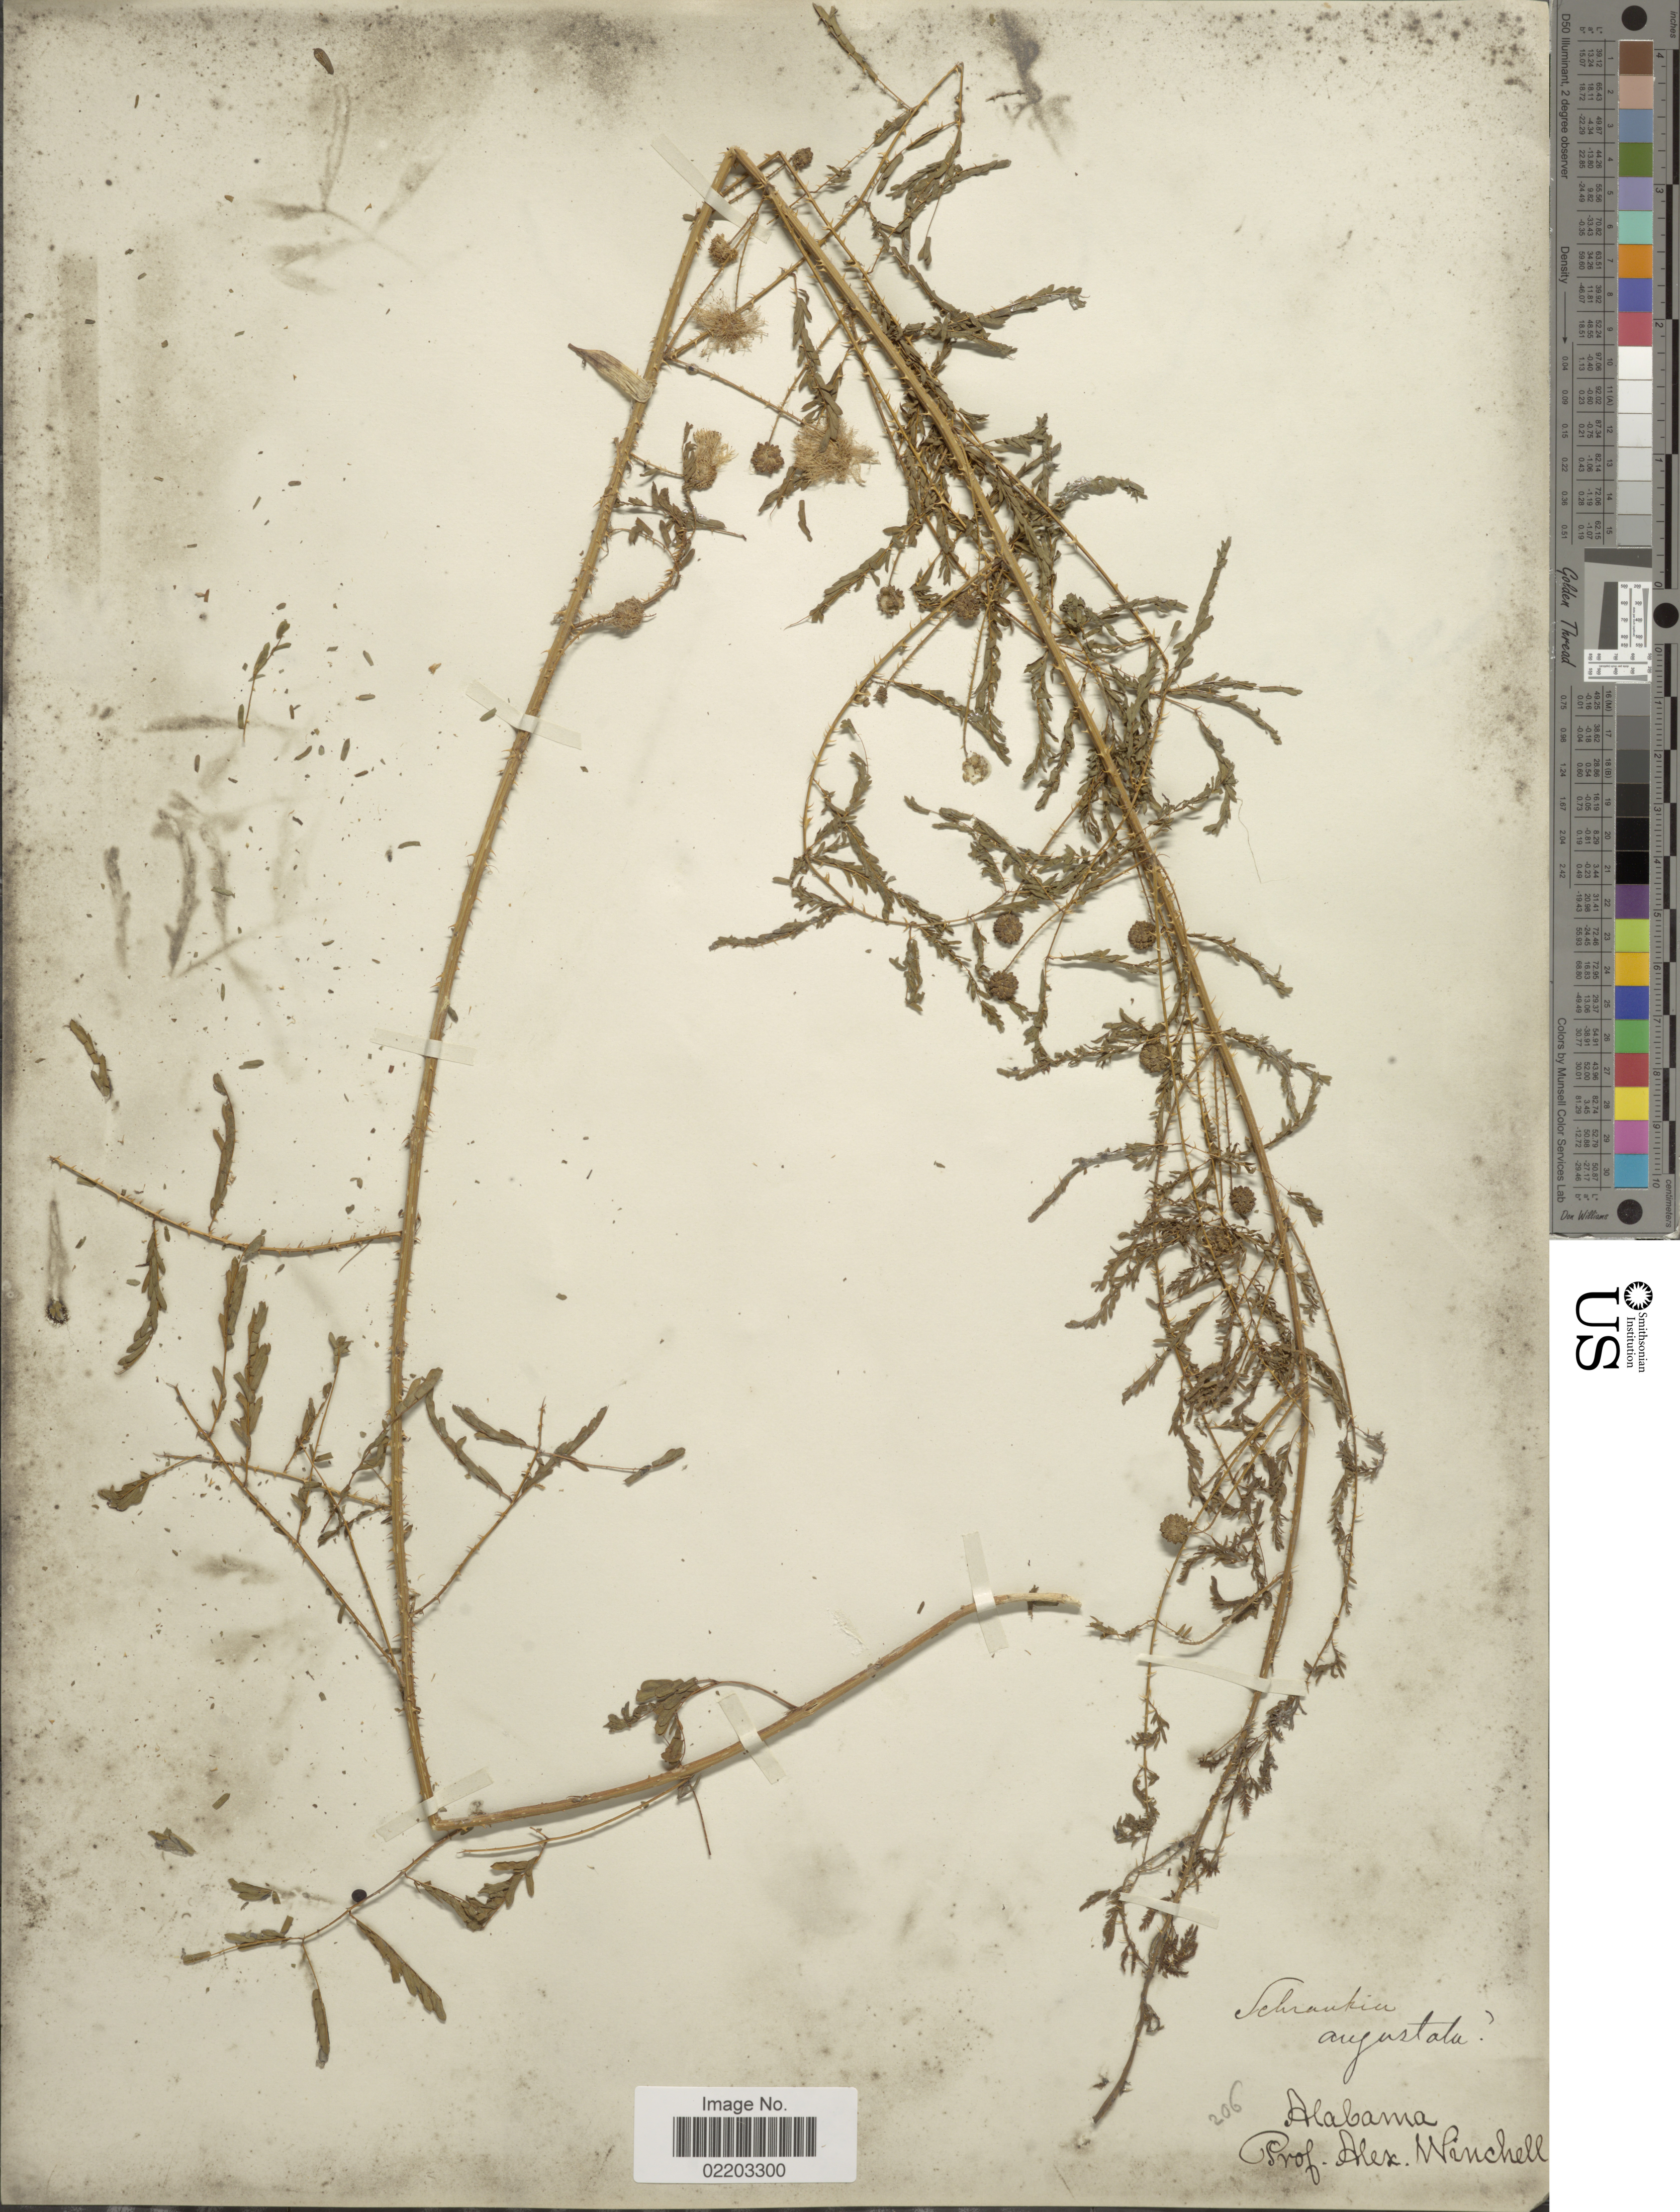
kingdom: Plantae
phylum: Tracheophyta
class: Magnoliopsida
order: Fabales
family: Fabaceae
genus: Mimosa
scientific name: Mimosa microphylla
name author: Dryand.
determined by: Strong, M. T., (US), Smithsonian Institution - National Museum of Natural History (UNITED STATES)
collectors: A. Winchell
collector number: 206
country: United States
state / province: Alabama